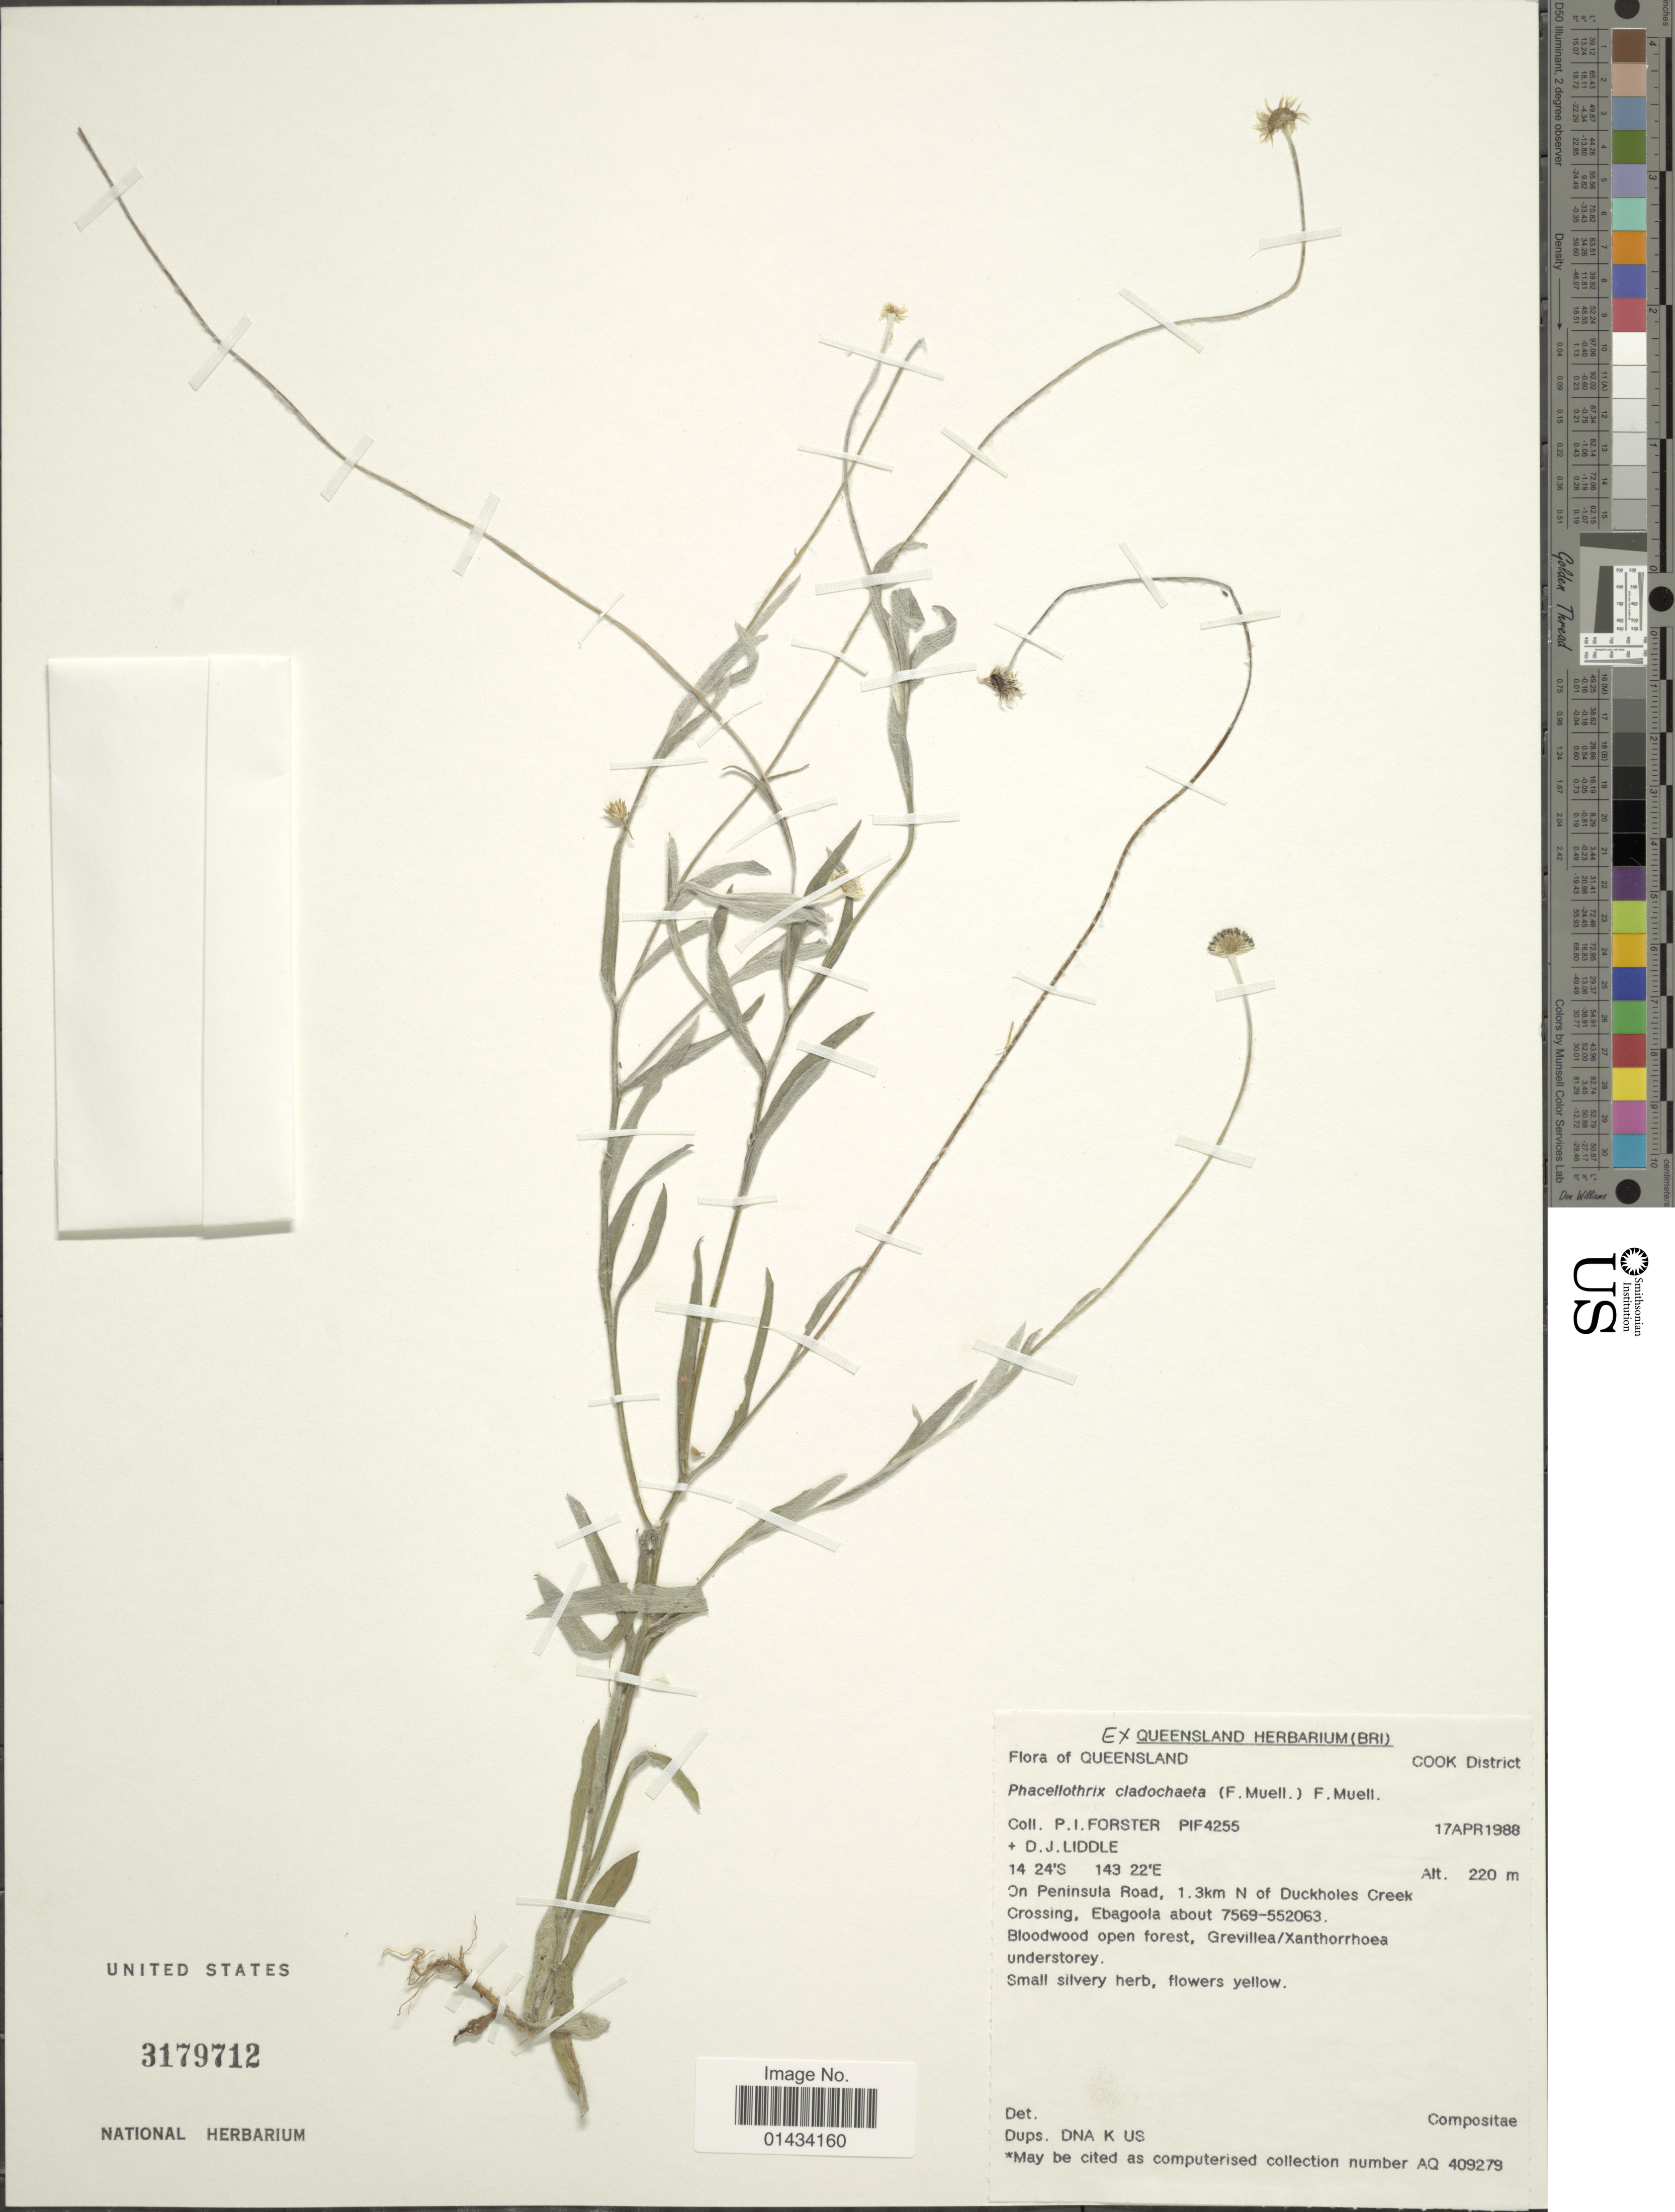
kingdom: Plantae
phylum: Tracheophyta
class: Magnoliopsida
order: Asterales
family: Asteraceae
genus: Phacellothrix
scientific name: Phacellothrix cladochaeta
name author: F. Muell.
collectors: P. Forster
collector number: PIF4255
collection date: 1988-04-17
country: Australia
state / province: Queensland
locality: Cook District, on Peninsula Road, 1.3 N of Duckholes Creek Crossingm Ebogoola, Bloodwood open forest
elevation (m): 220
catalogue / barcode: US 3179712